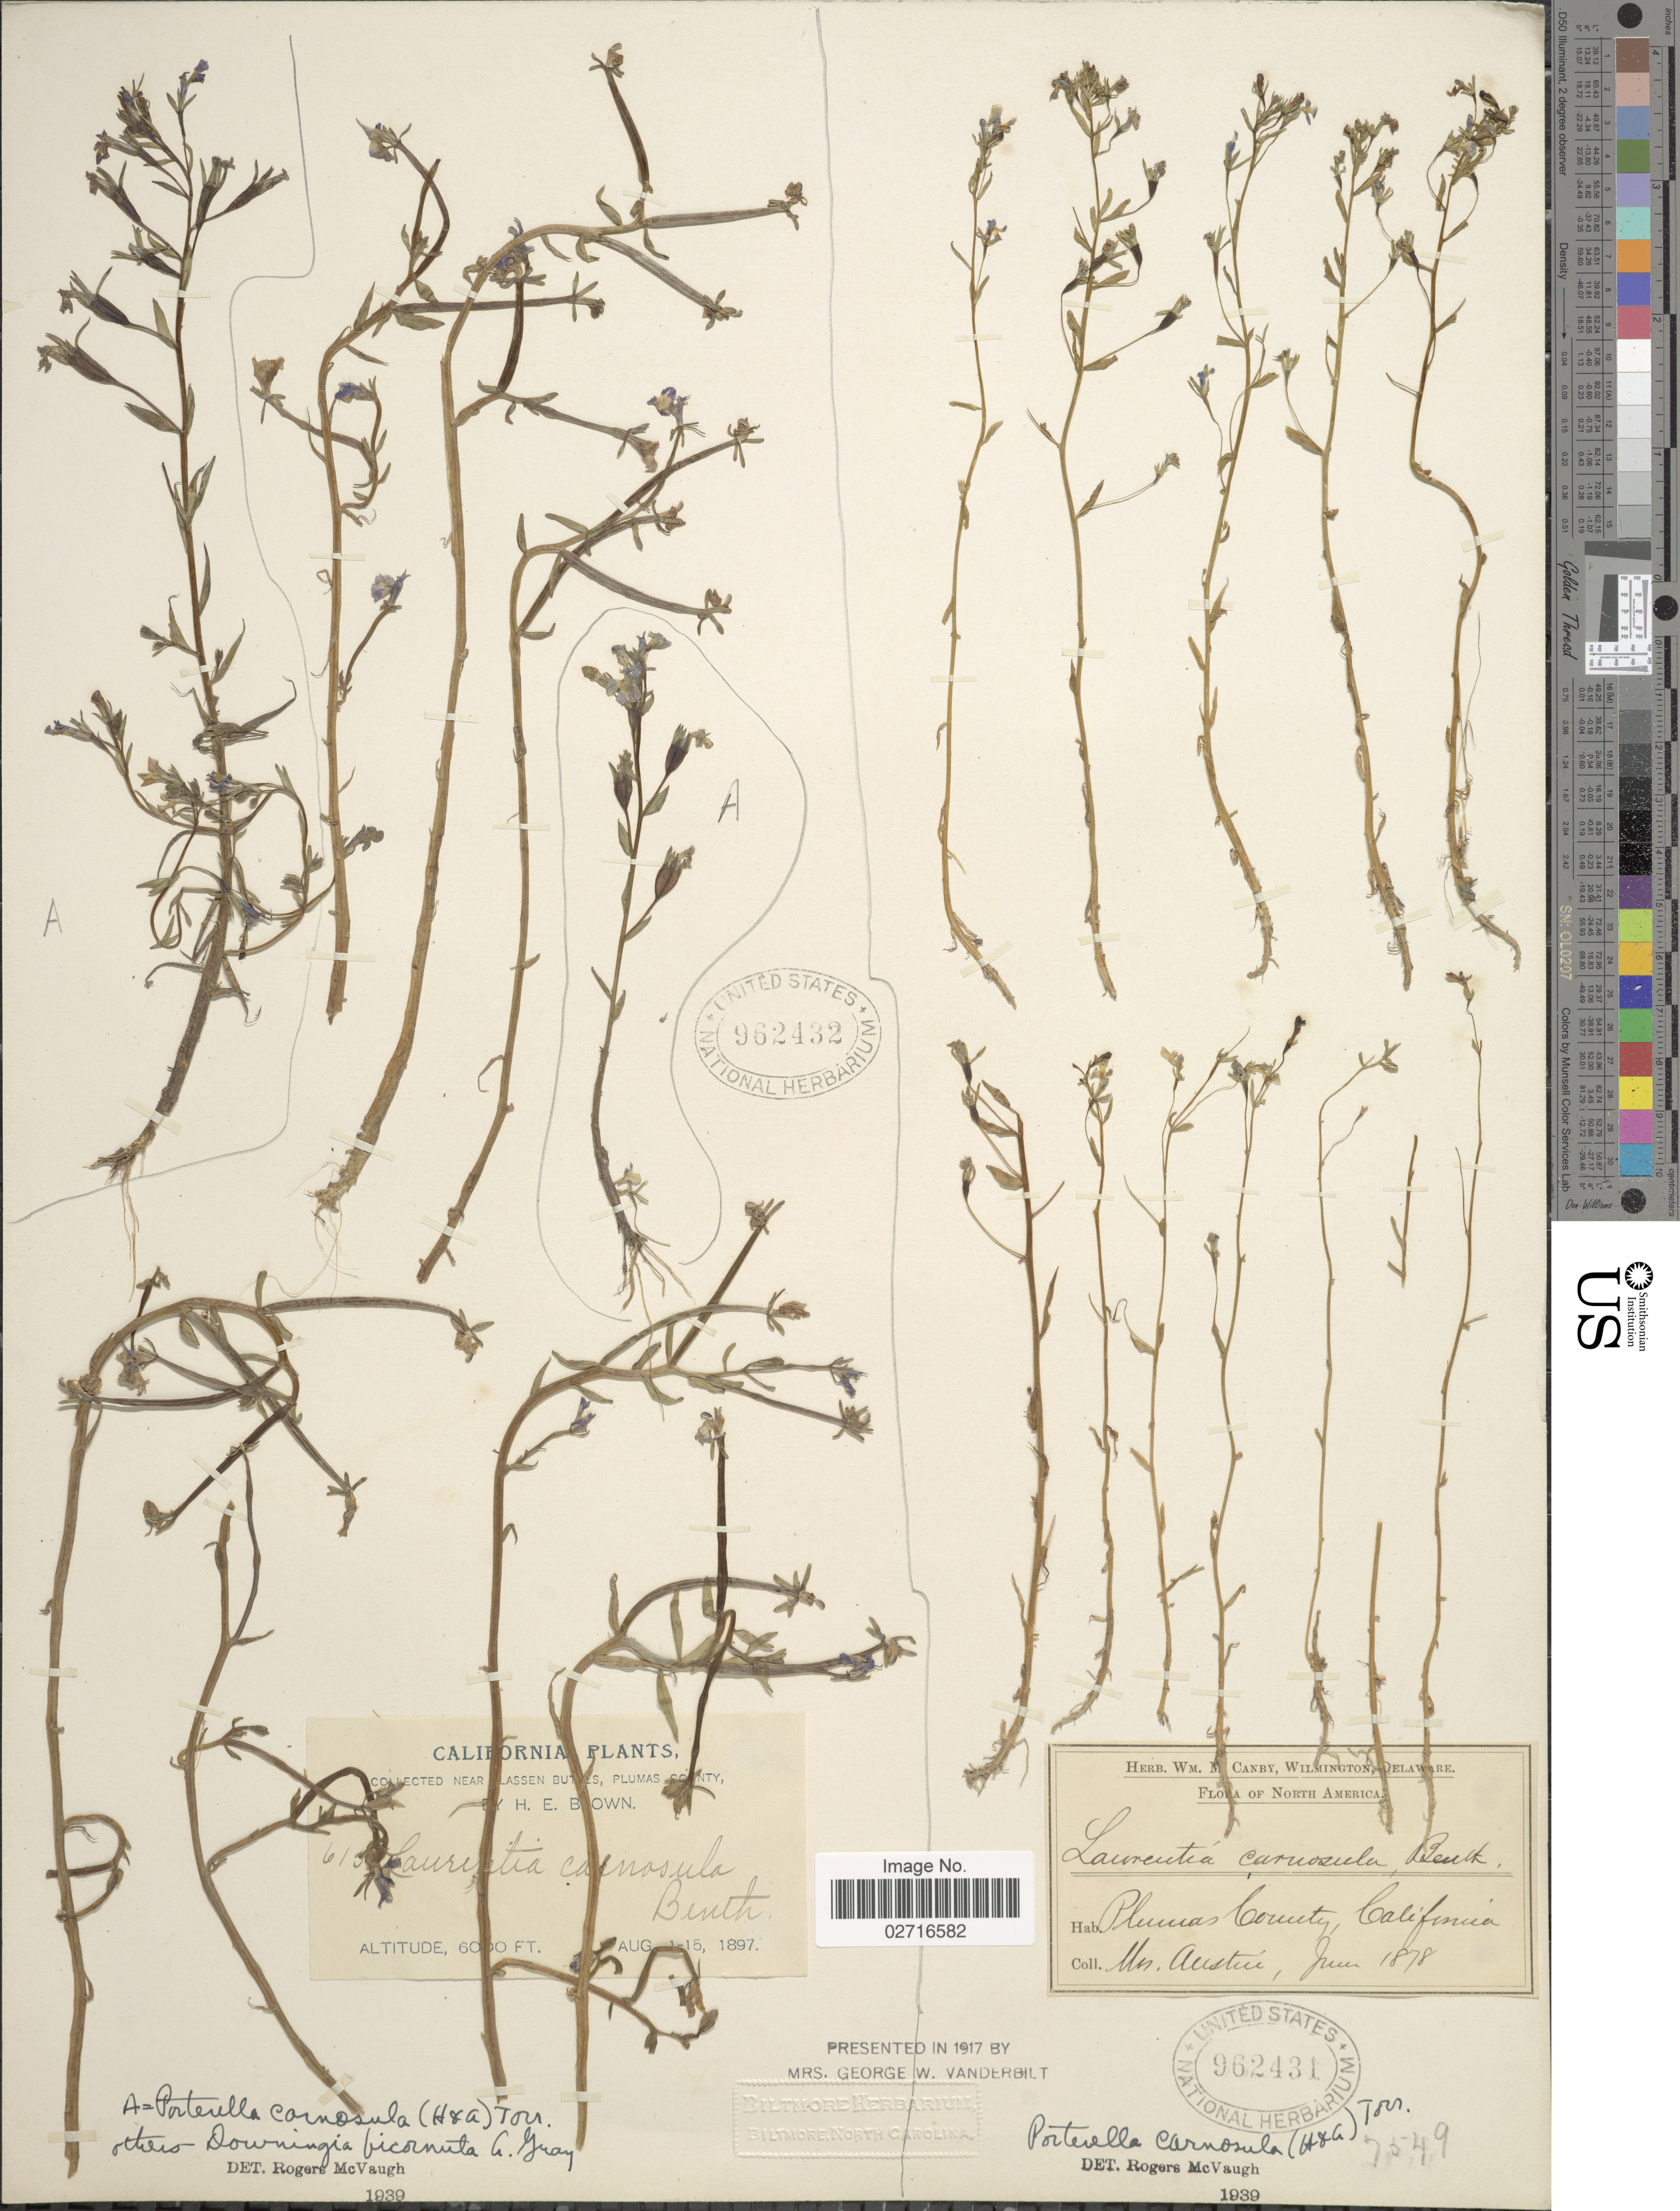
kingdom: Plantae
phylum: Tracheophyta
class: Magnoliopsida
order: Asterales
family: Campanulaceae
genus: Laurentia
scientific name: Laurentia carnosula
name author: (Hook. & Arn.) Benth. ex A. Gray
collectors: H. E. Brown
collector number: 615*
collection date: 1897-08-01/1897-08-15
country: United States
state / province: California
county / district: Plumas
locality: Near Lassen Buttes, Plumas County.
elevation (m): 1829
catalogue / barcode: US 962432